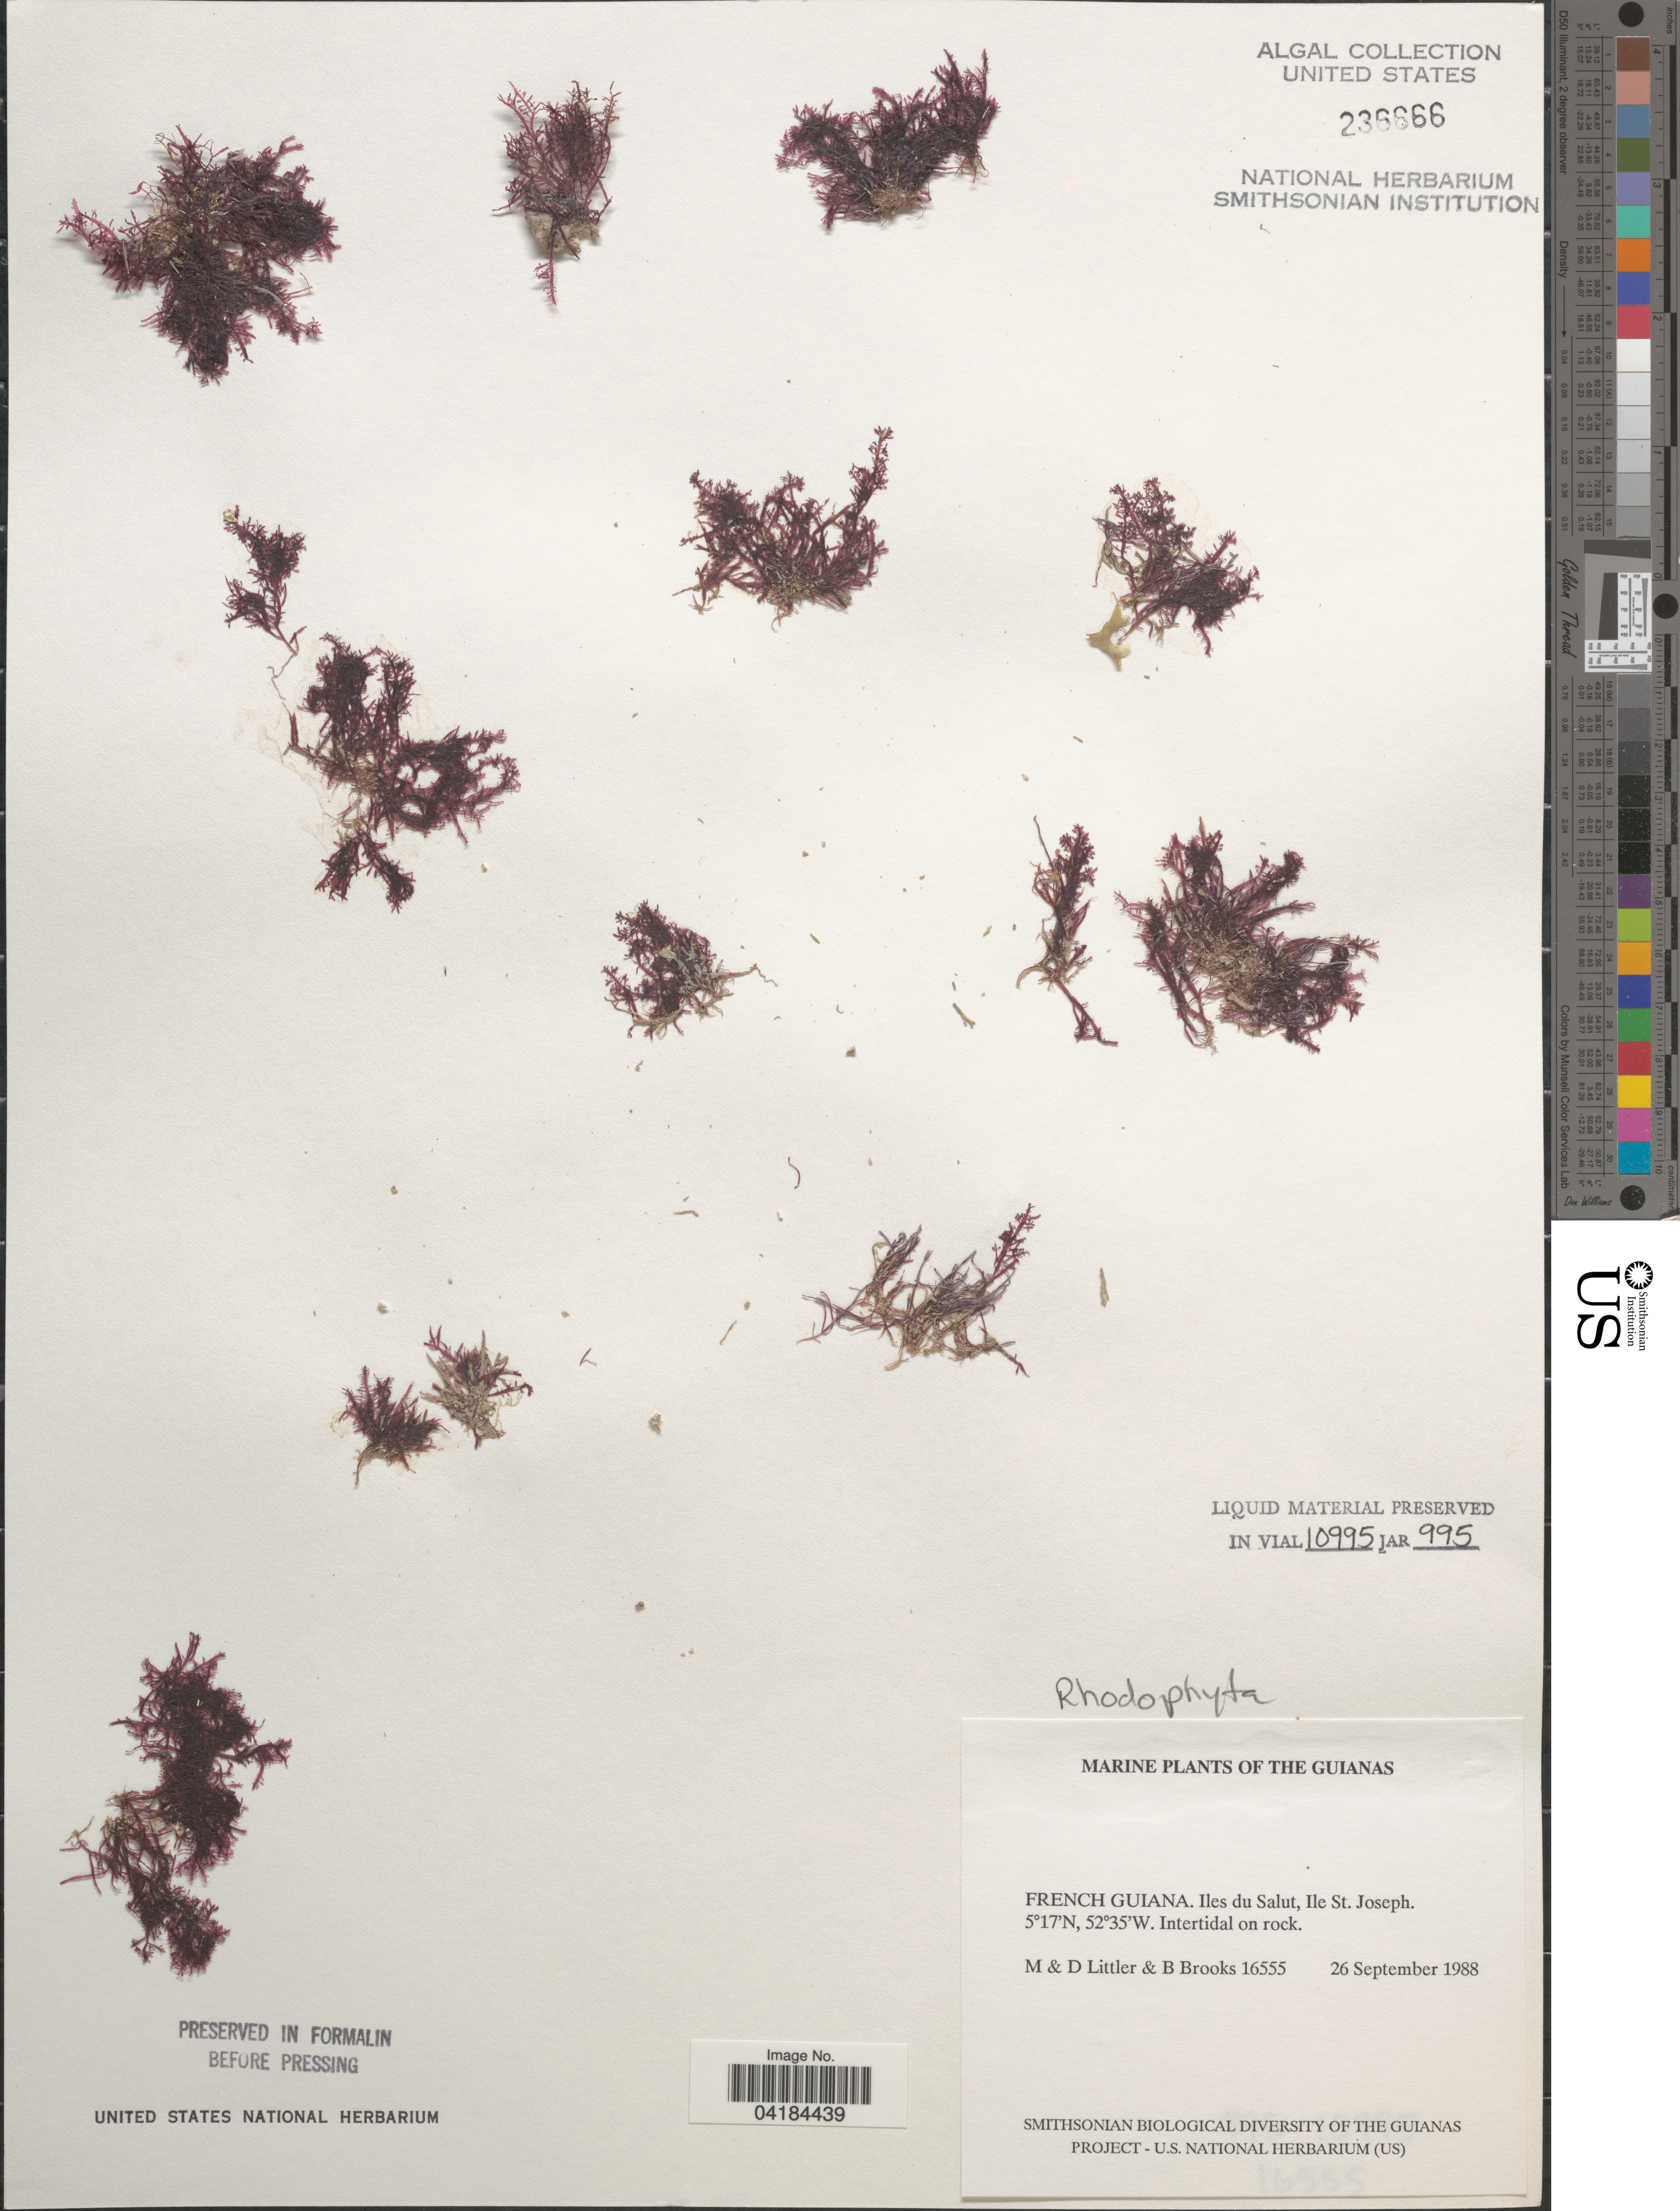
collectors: M. Littler, D. S. Littler & B. Brooks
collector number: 16555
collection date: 1988-09-26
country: French Guiana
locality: The Guianas. Iles du Salut, Ile St. Joseph.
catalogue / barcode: US 236666